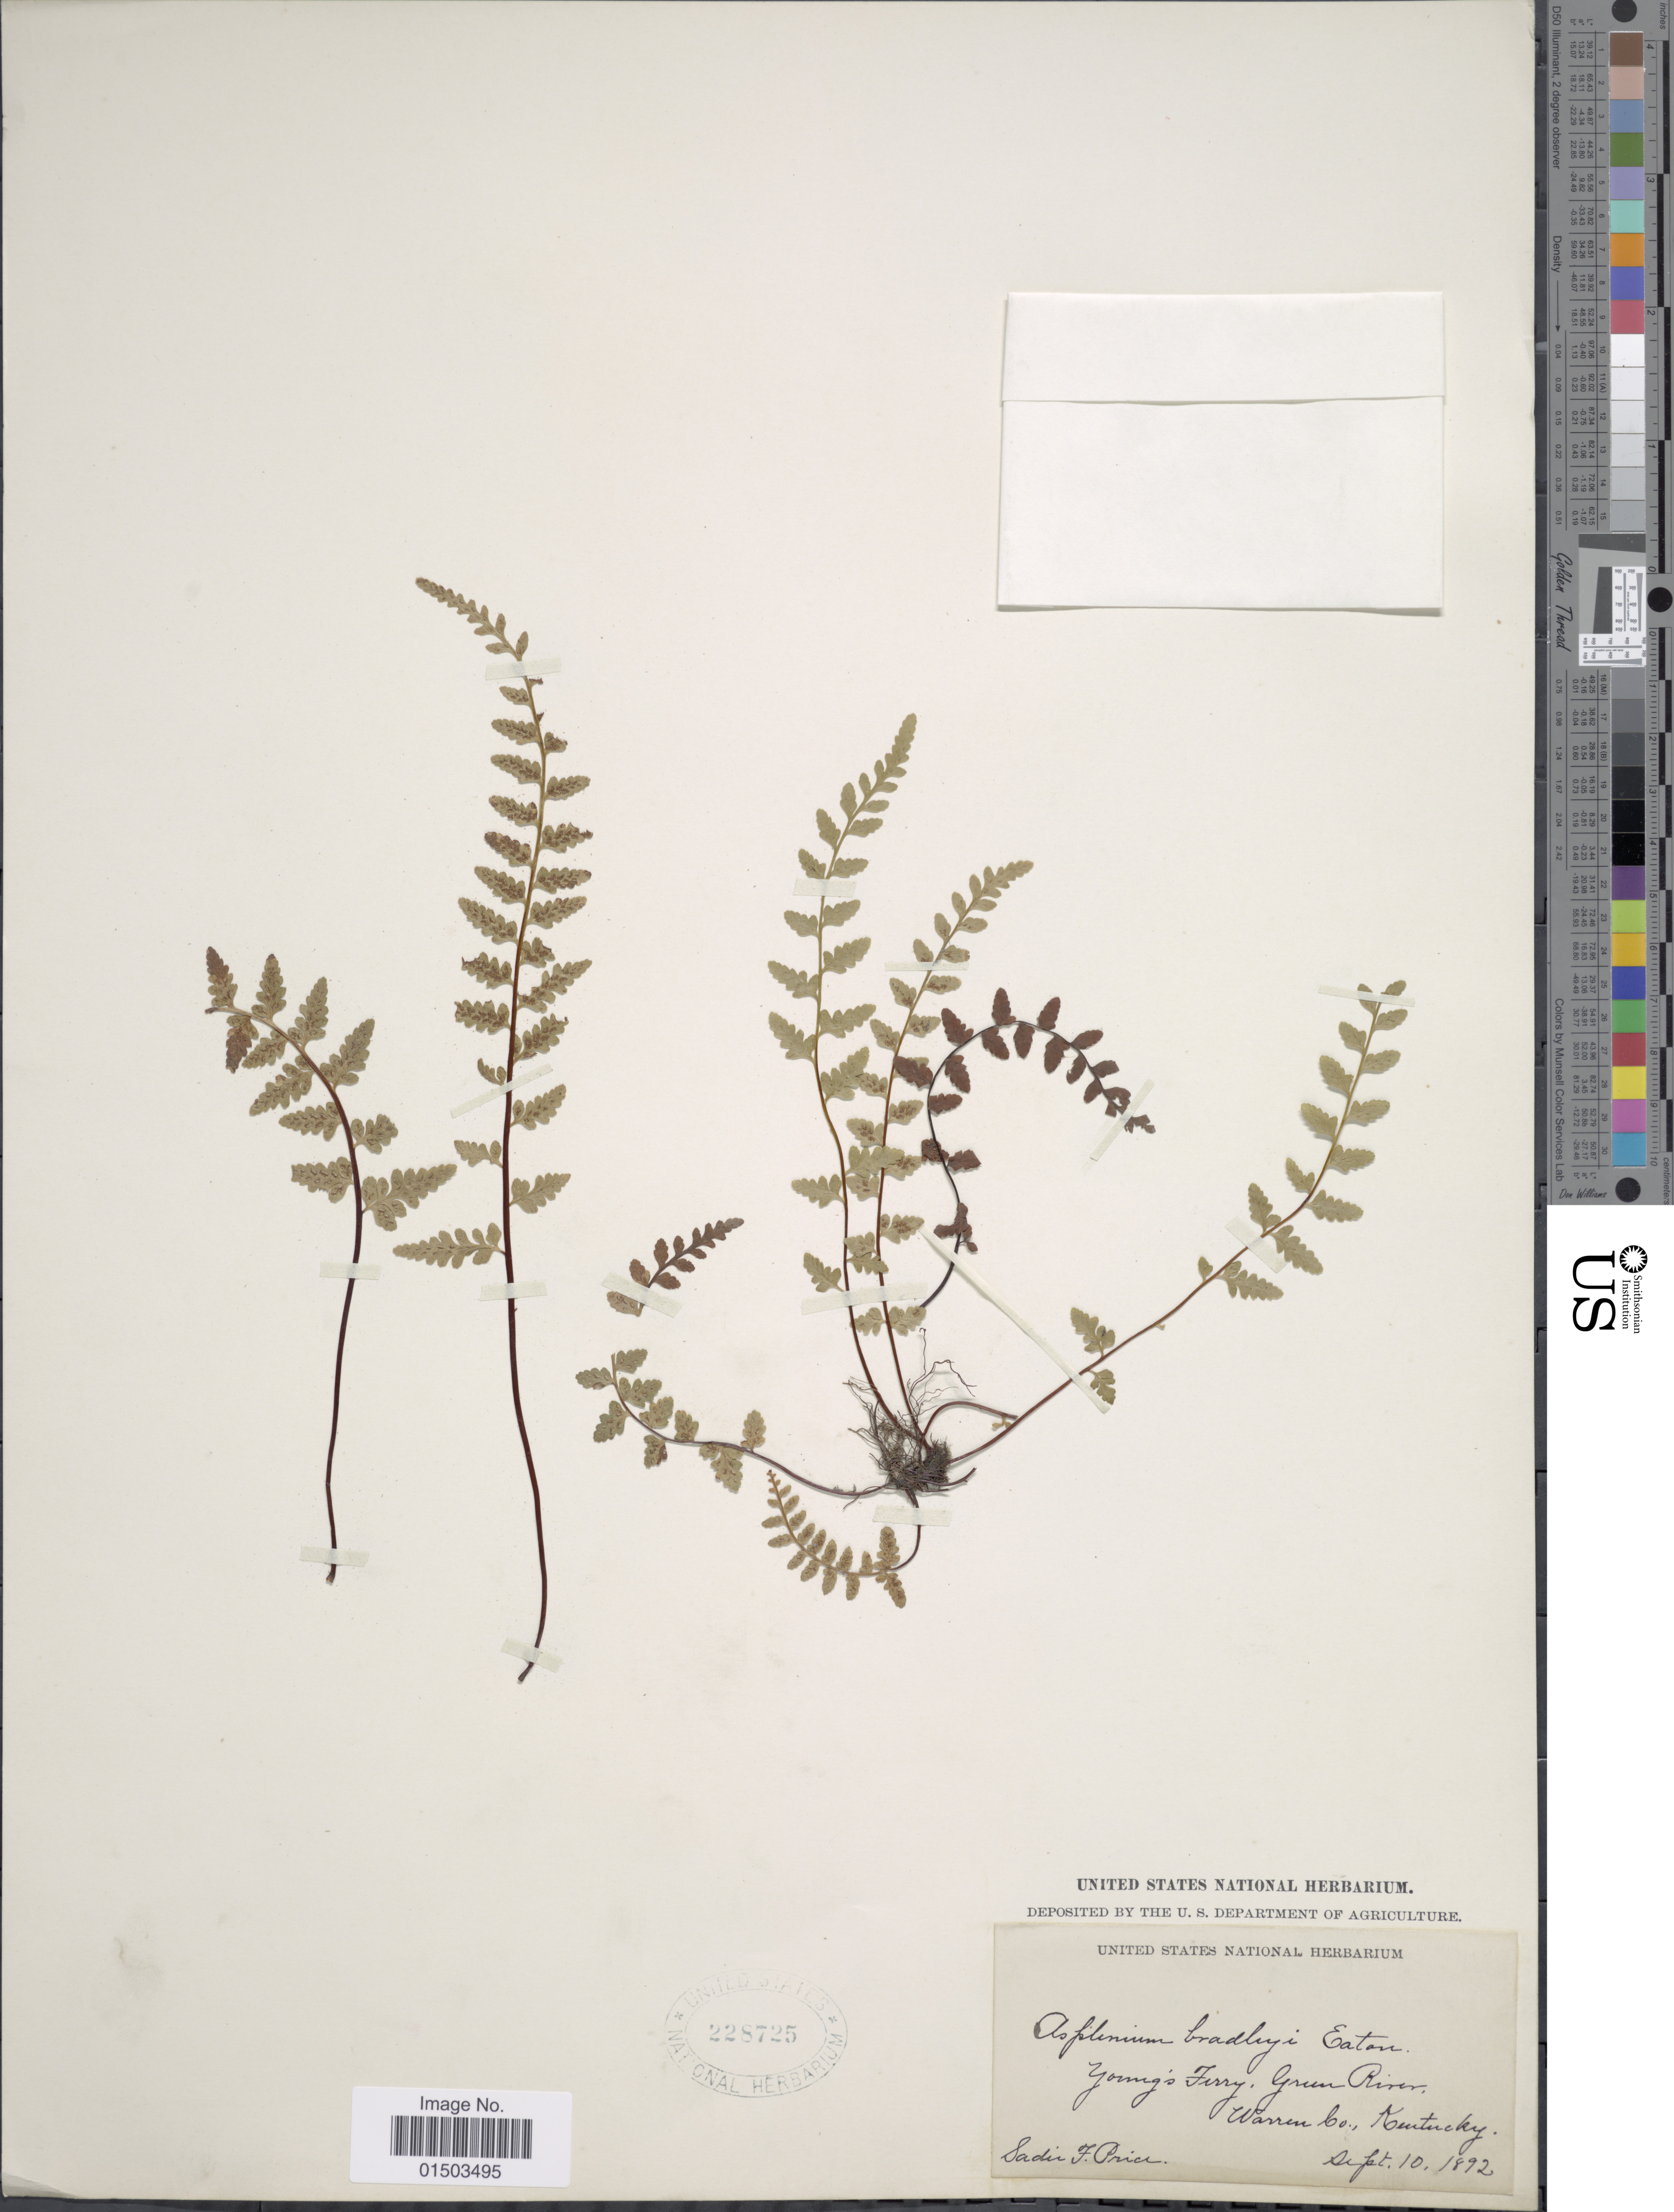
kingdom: Plantae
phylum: Tracheophyta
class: Polypodiopsida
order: Polypodiales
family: Aspleniaceae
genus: Asplenium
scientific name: Asplenium bradleyi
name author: D.C. Eaton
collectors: S. Price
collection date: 1892-09-10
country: United States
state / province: Kentucky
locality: Young's Firry, Green River, Warren Co., Kentucky.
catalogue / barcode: US 228725